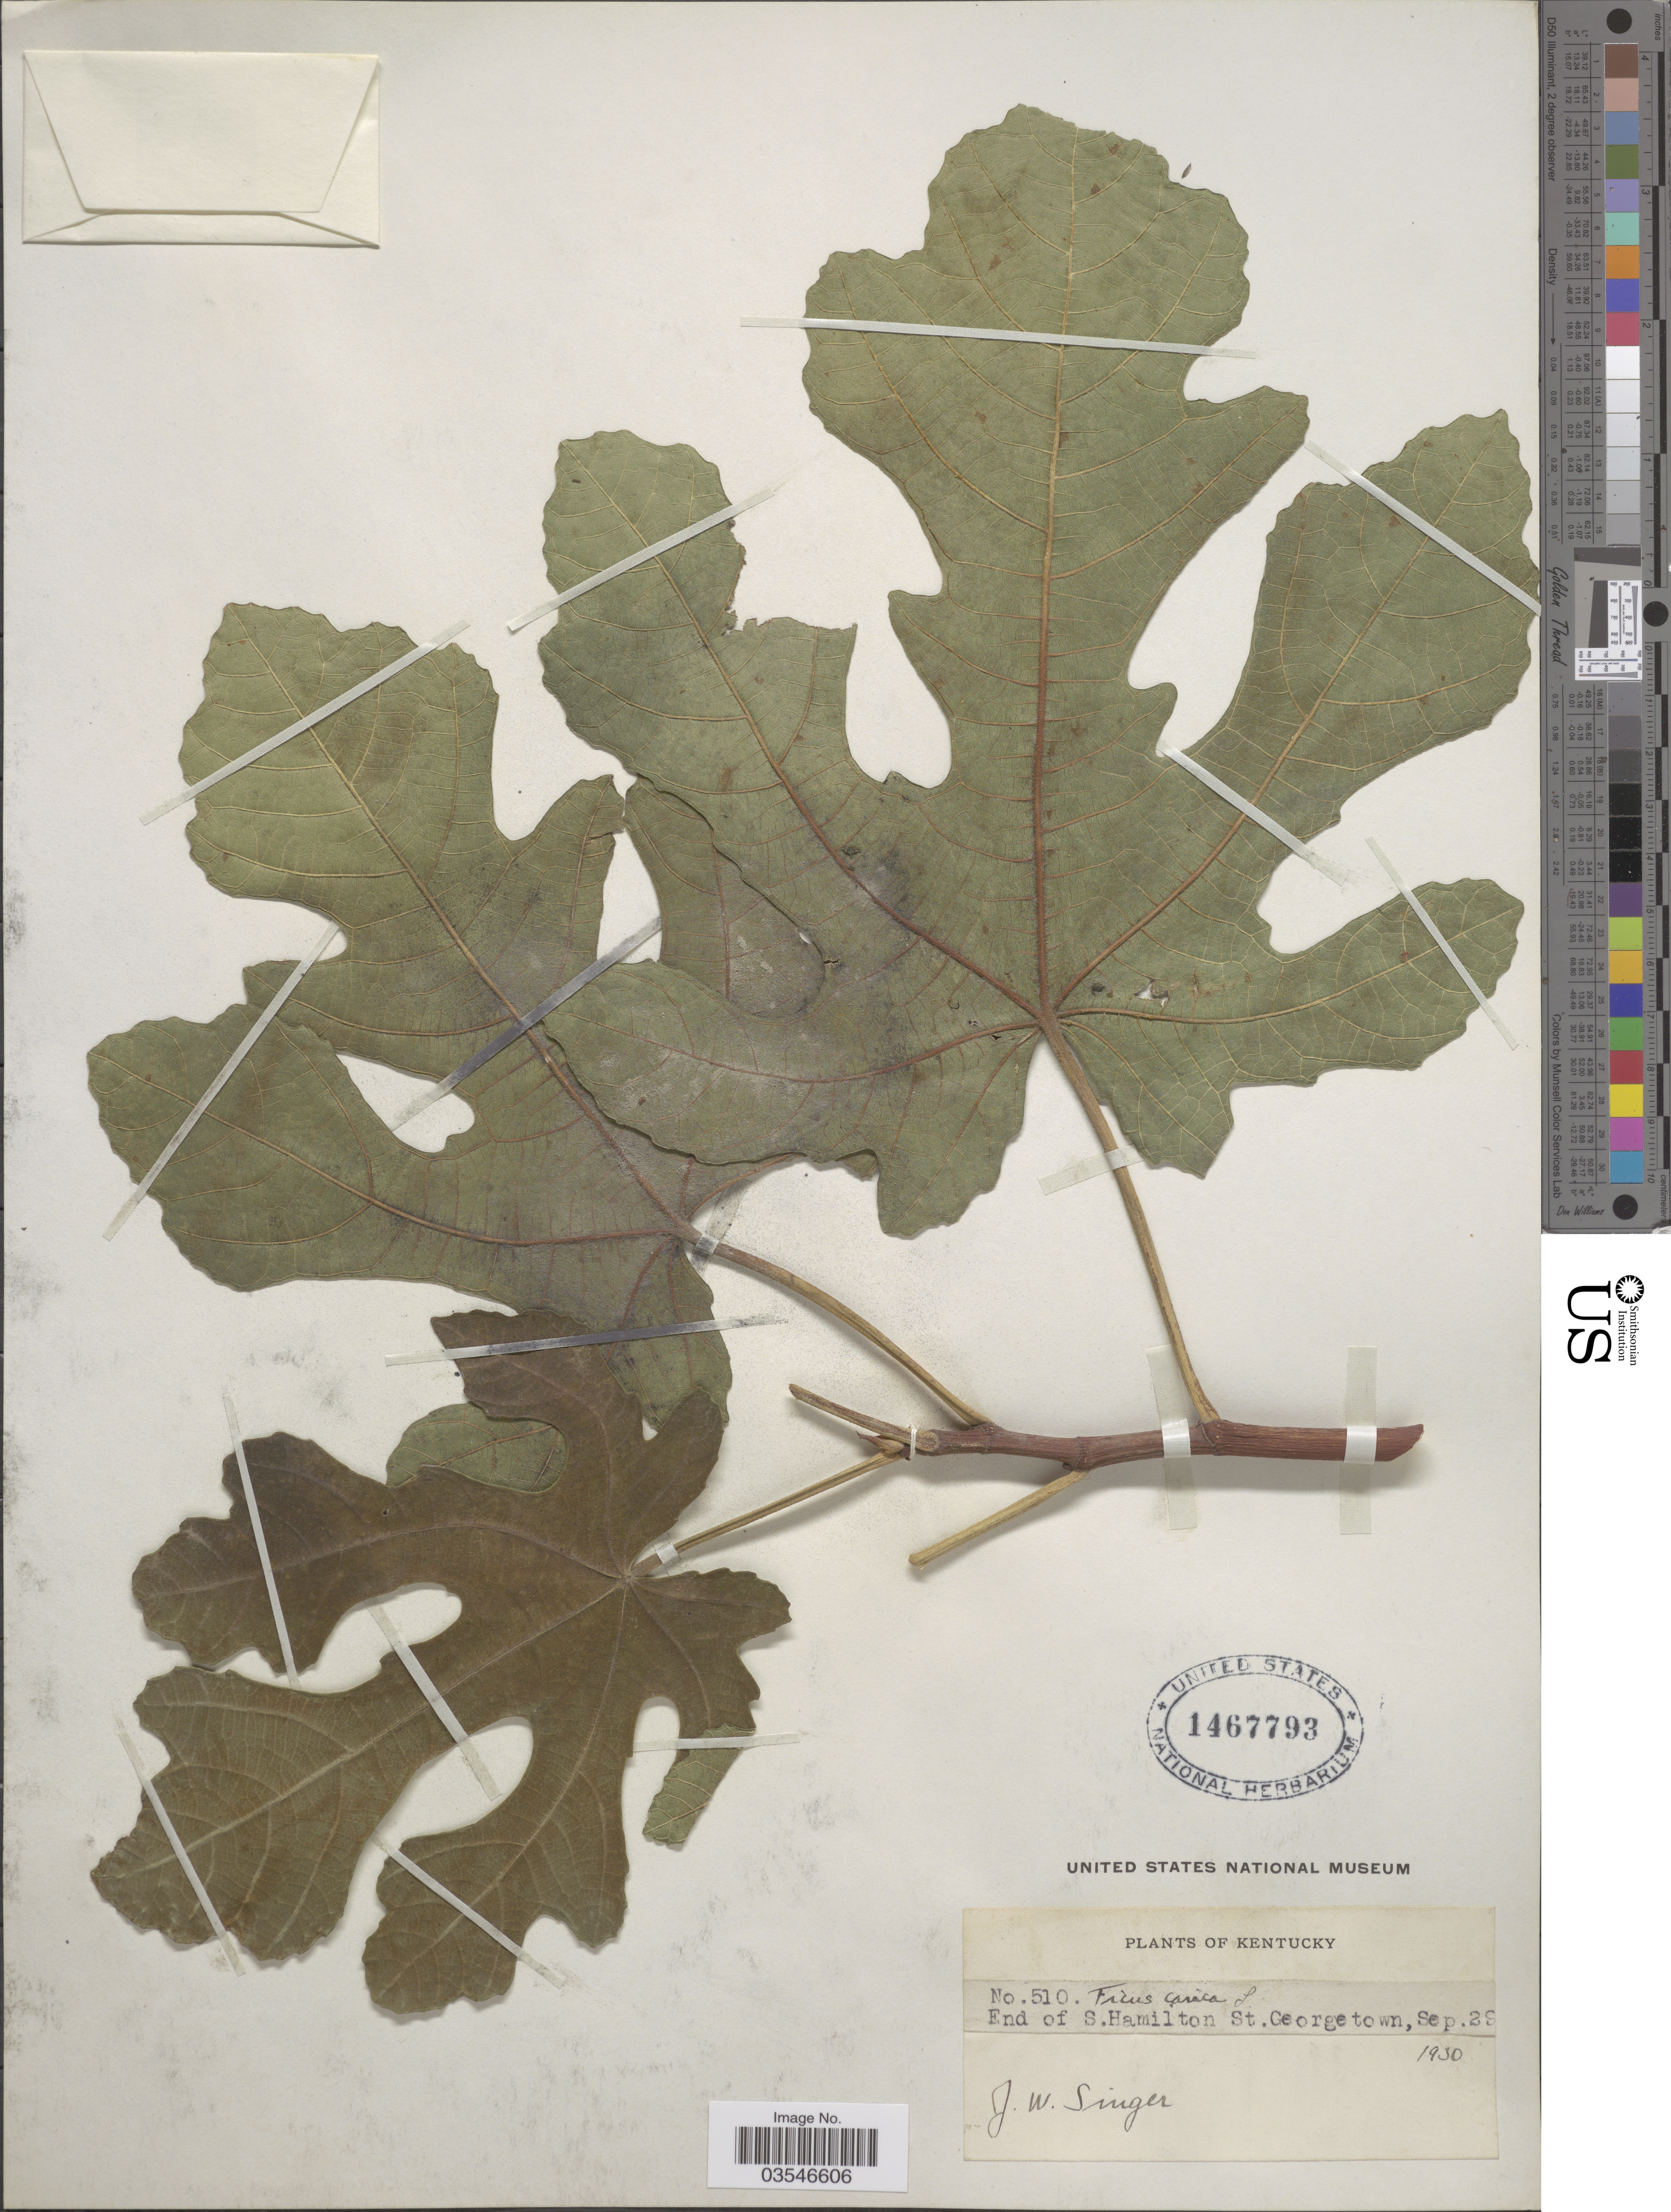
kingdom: Plantae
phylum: Tracheophyta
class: Magnoliopsida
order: Rosales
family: Moraceae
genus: Ficus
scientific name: Ficus carica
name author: L.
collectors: J. EW. Singer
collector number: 510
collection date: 1930-09-29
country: United States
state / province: Kentucky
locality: End of S. Hamilton St. Georgetown.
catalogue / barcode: US 1467793